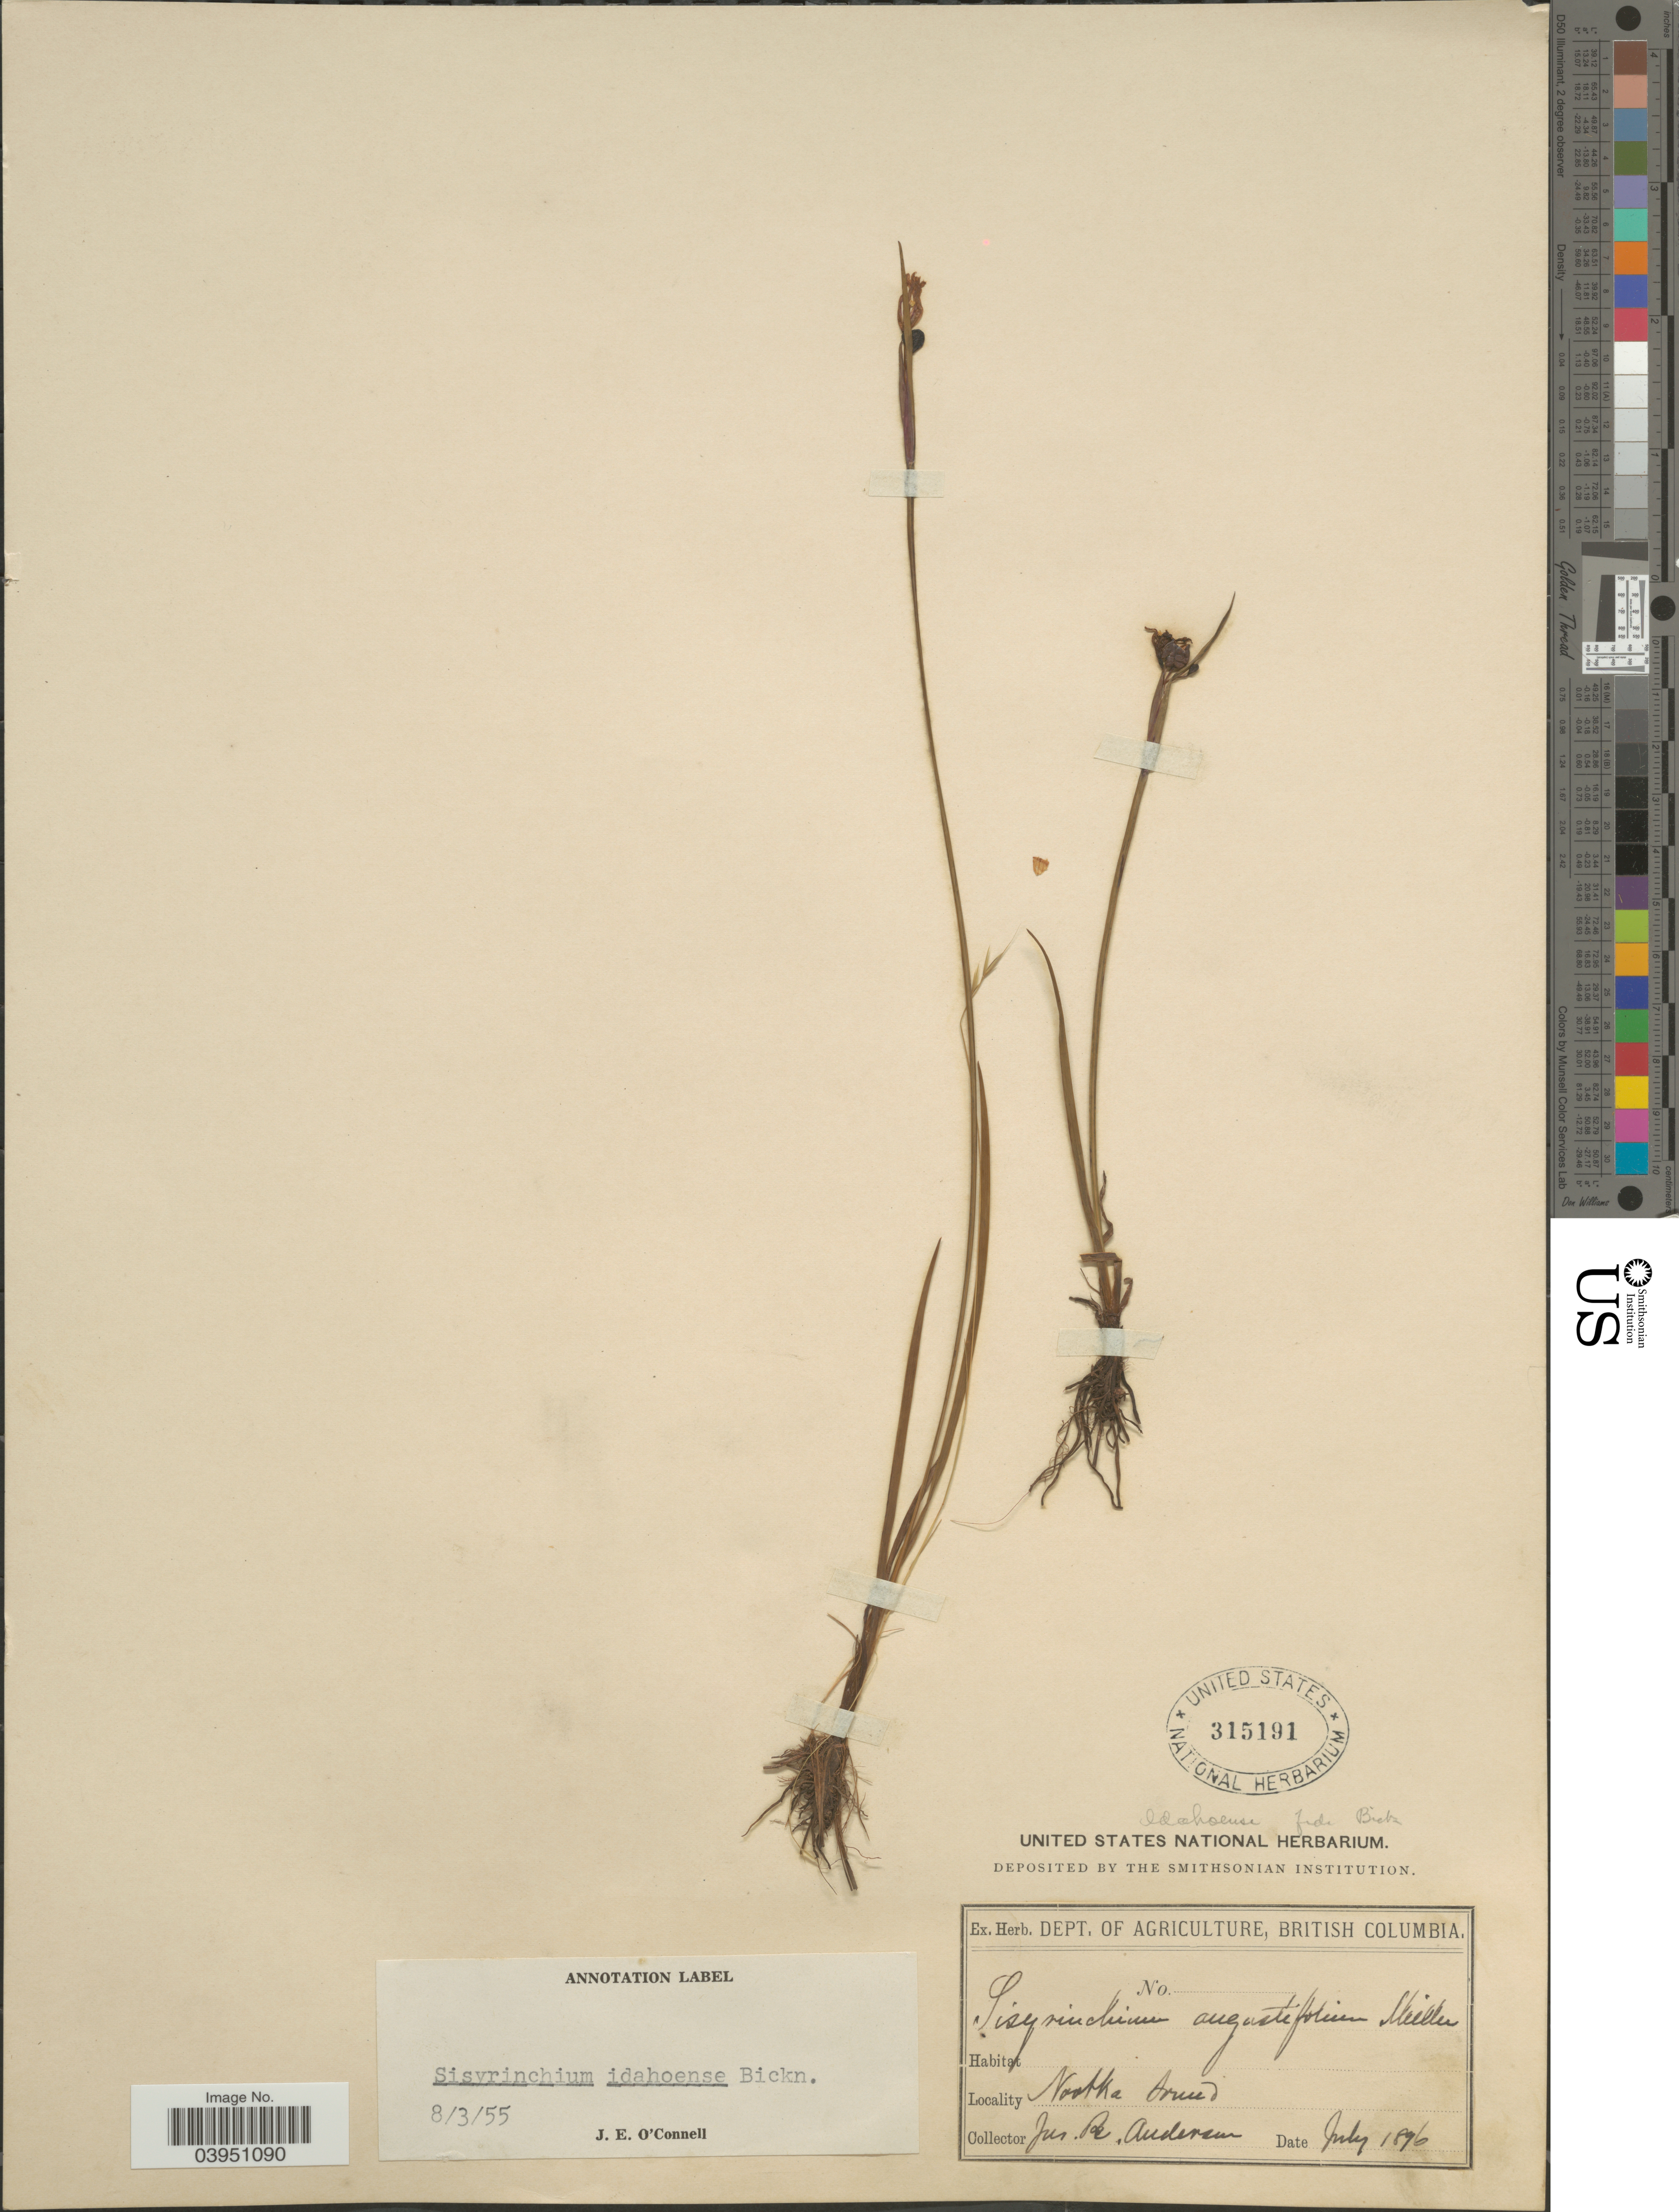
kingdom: Plantae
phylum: Tracheophyta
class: Liliopsida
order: Asparagales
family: Iridaceae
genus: Sisyrinchium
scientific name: Sisyrinchium idahoense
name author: E.P. Bicknell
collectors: J. R. Anderson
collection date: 1896-07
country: Canada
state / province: British Columbia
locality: Nootka Sound.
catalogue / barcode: US 315191